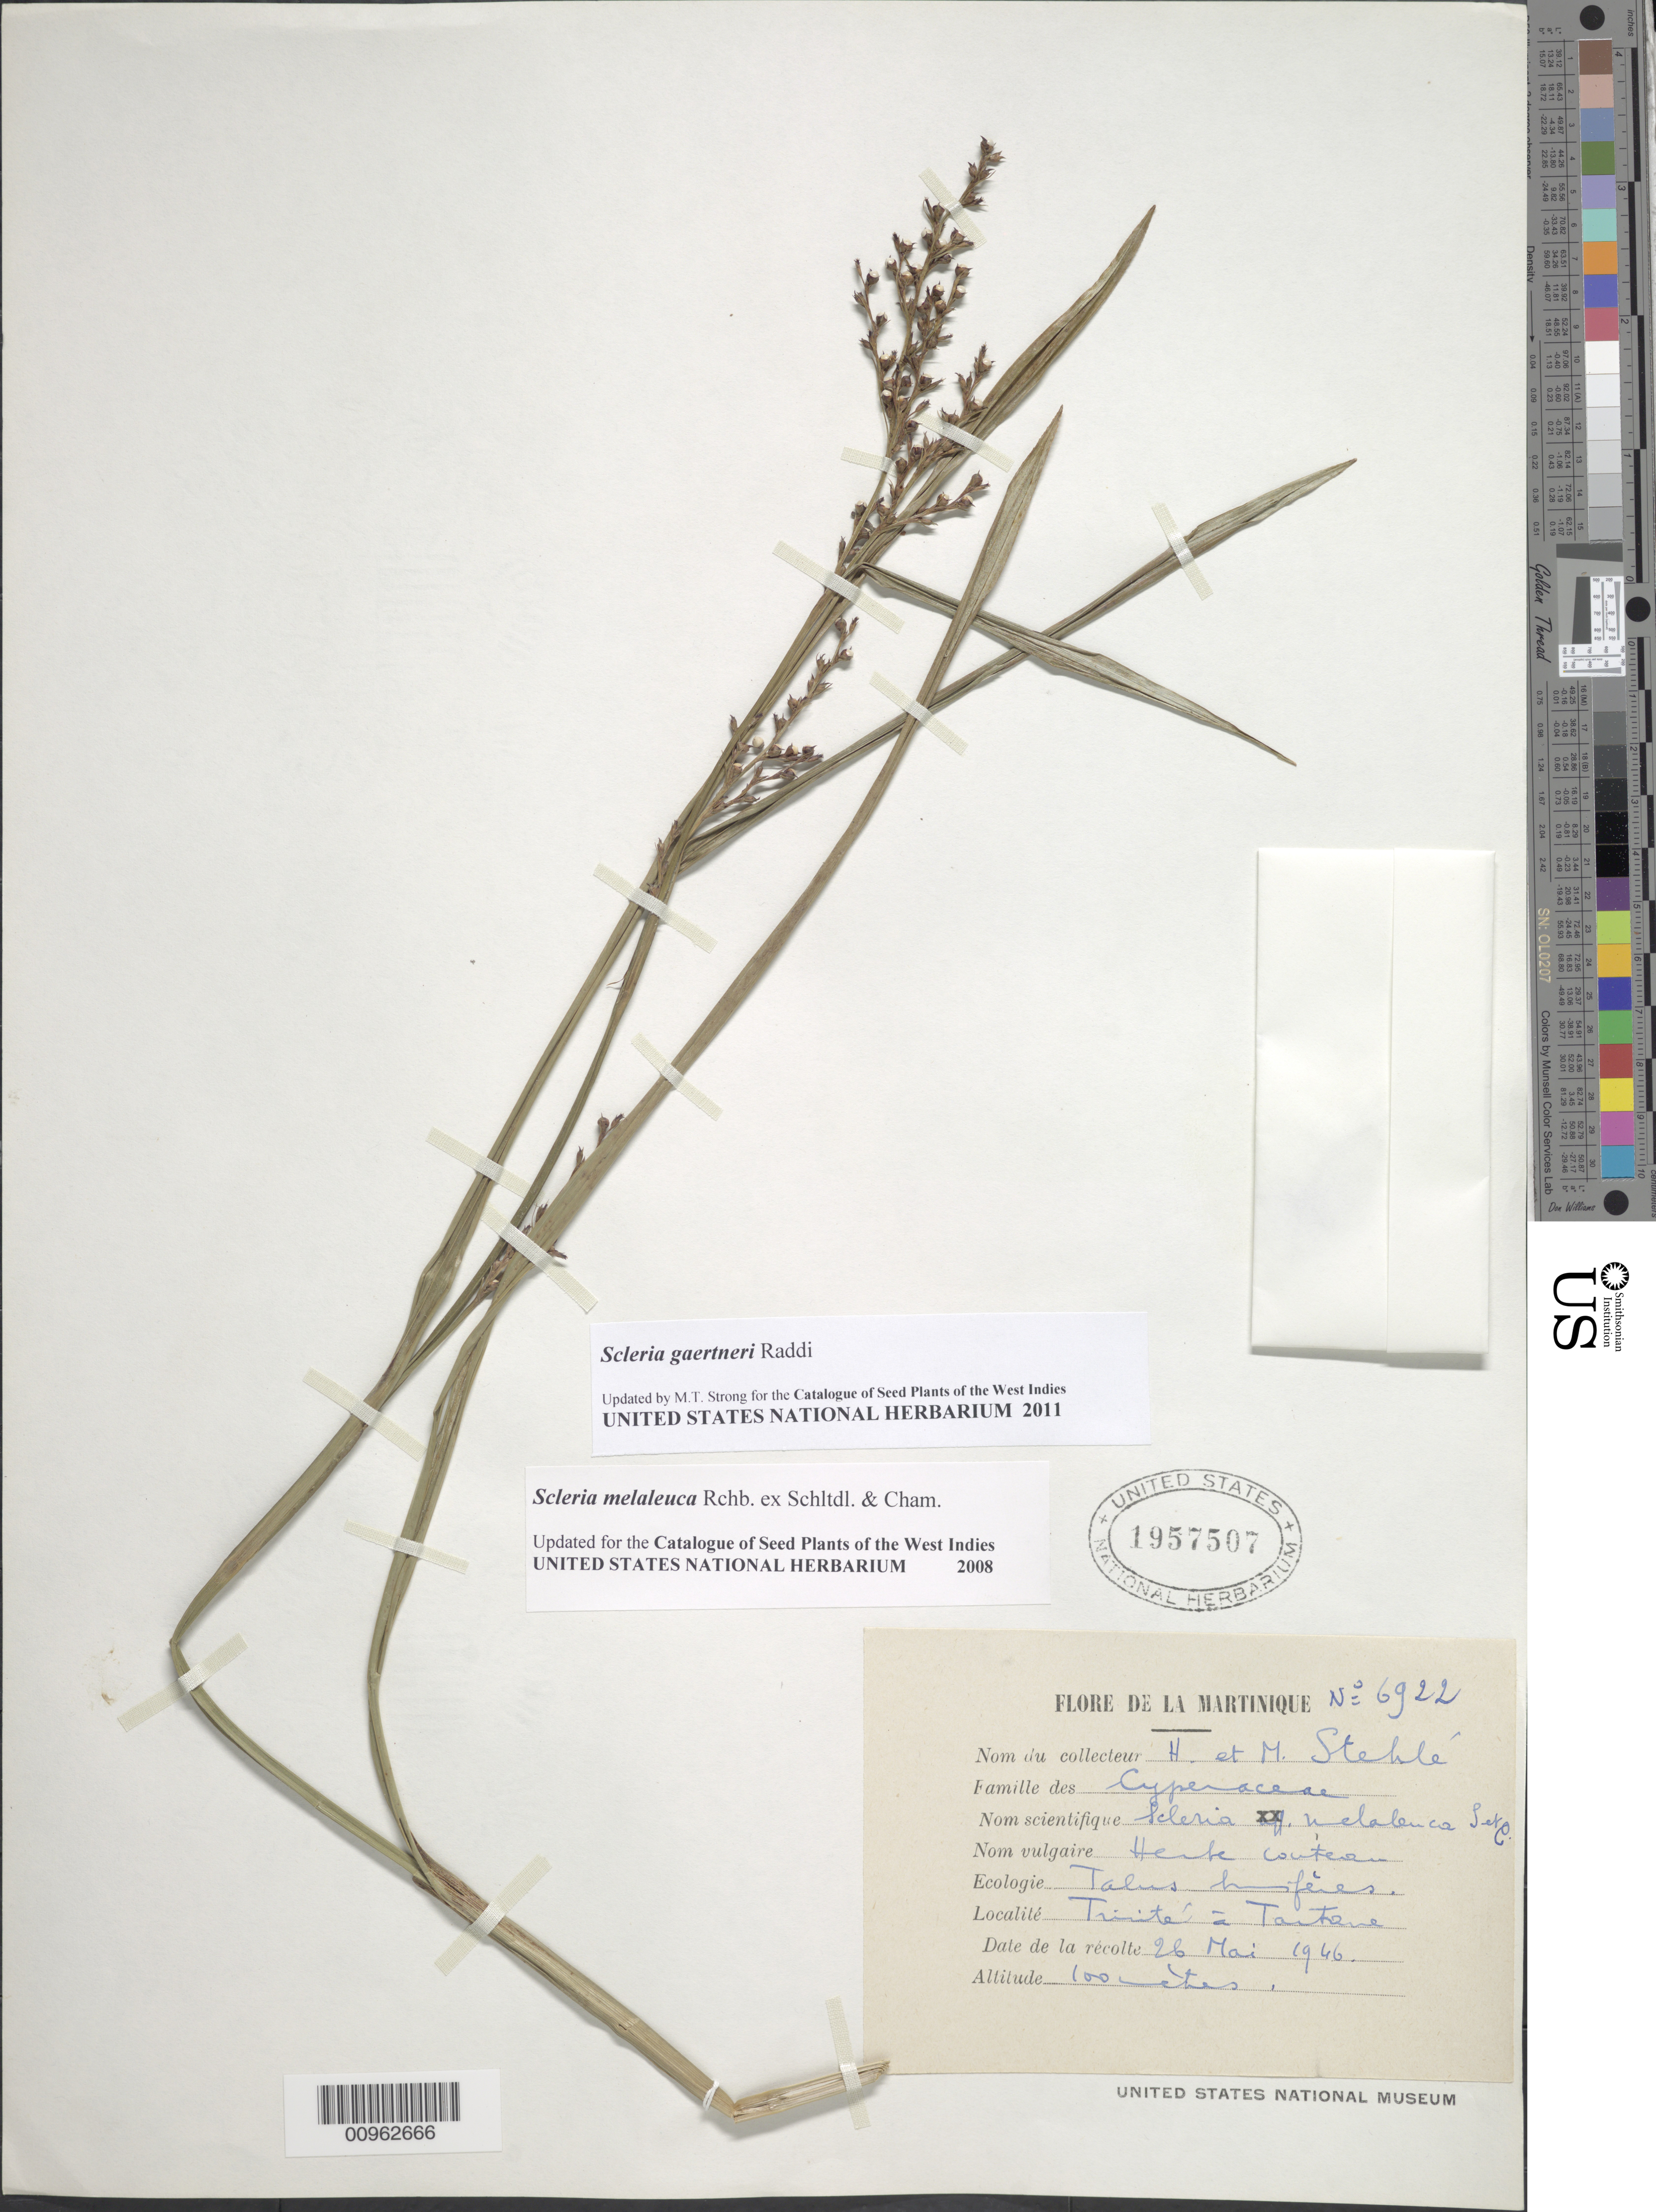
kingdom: Plantae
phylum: Tracheophyta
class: Liliopsida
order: Poales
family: Cyperaceae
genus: Scleria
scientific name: Scleria gaertneri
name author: Raddi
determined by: Strong, M. T., (US), Smithsonian Institution - National Museum of Natural History (UNITED STATES)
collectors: H. Stehlé & M. Stehlé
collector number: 6922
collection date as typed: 26 May 1946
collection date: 1946-05-26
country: Martinique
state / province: La Trinité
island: Martinique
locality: "Trinite à Tartane"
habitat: Talus "h…fères"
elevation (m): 100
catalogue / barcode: US 1957507